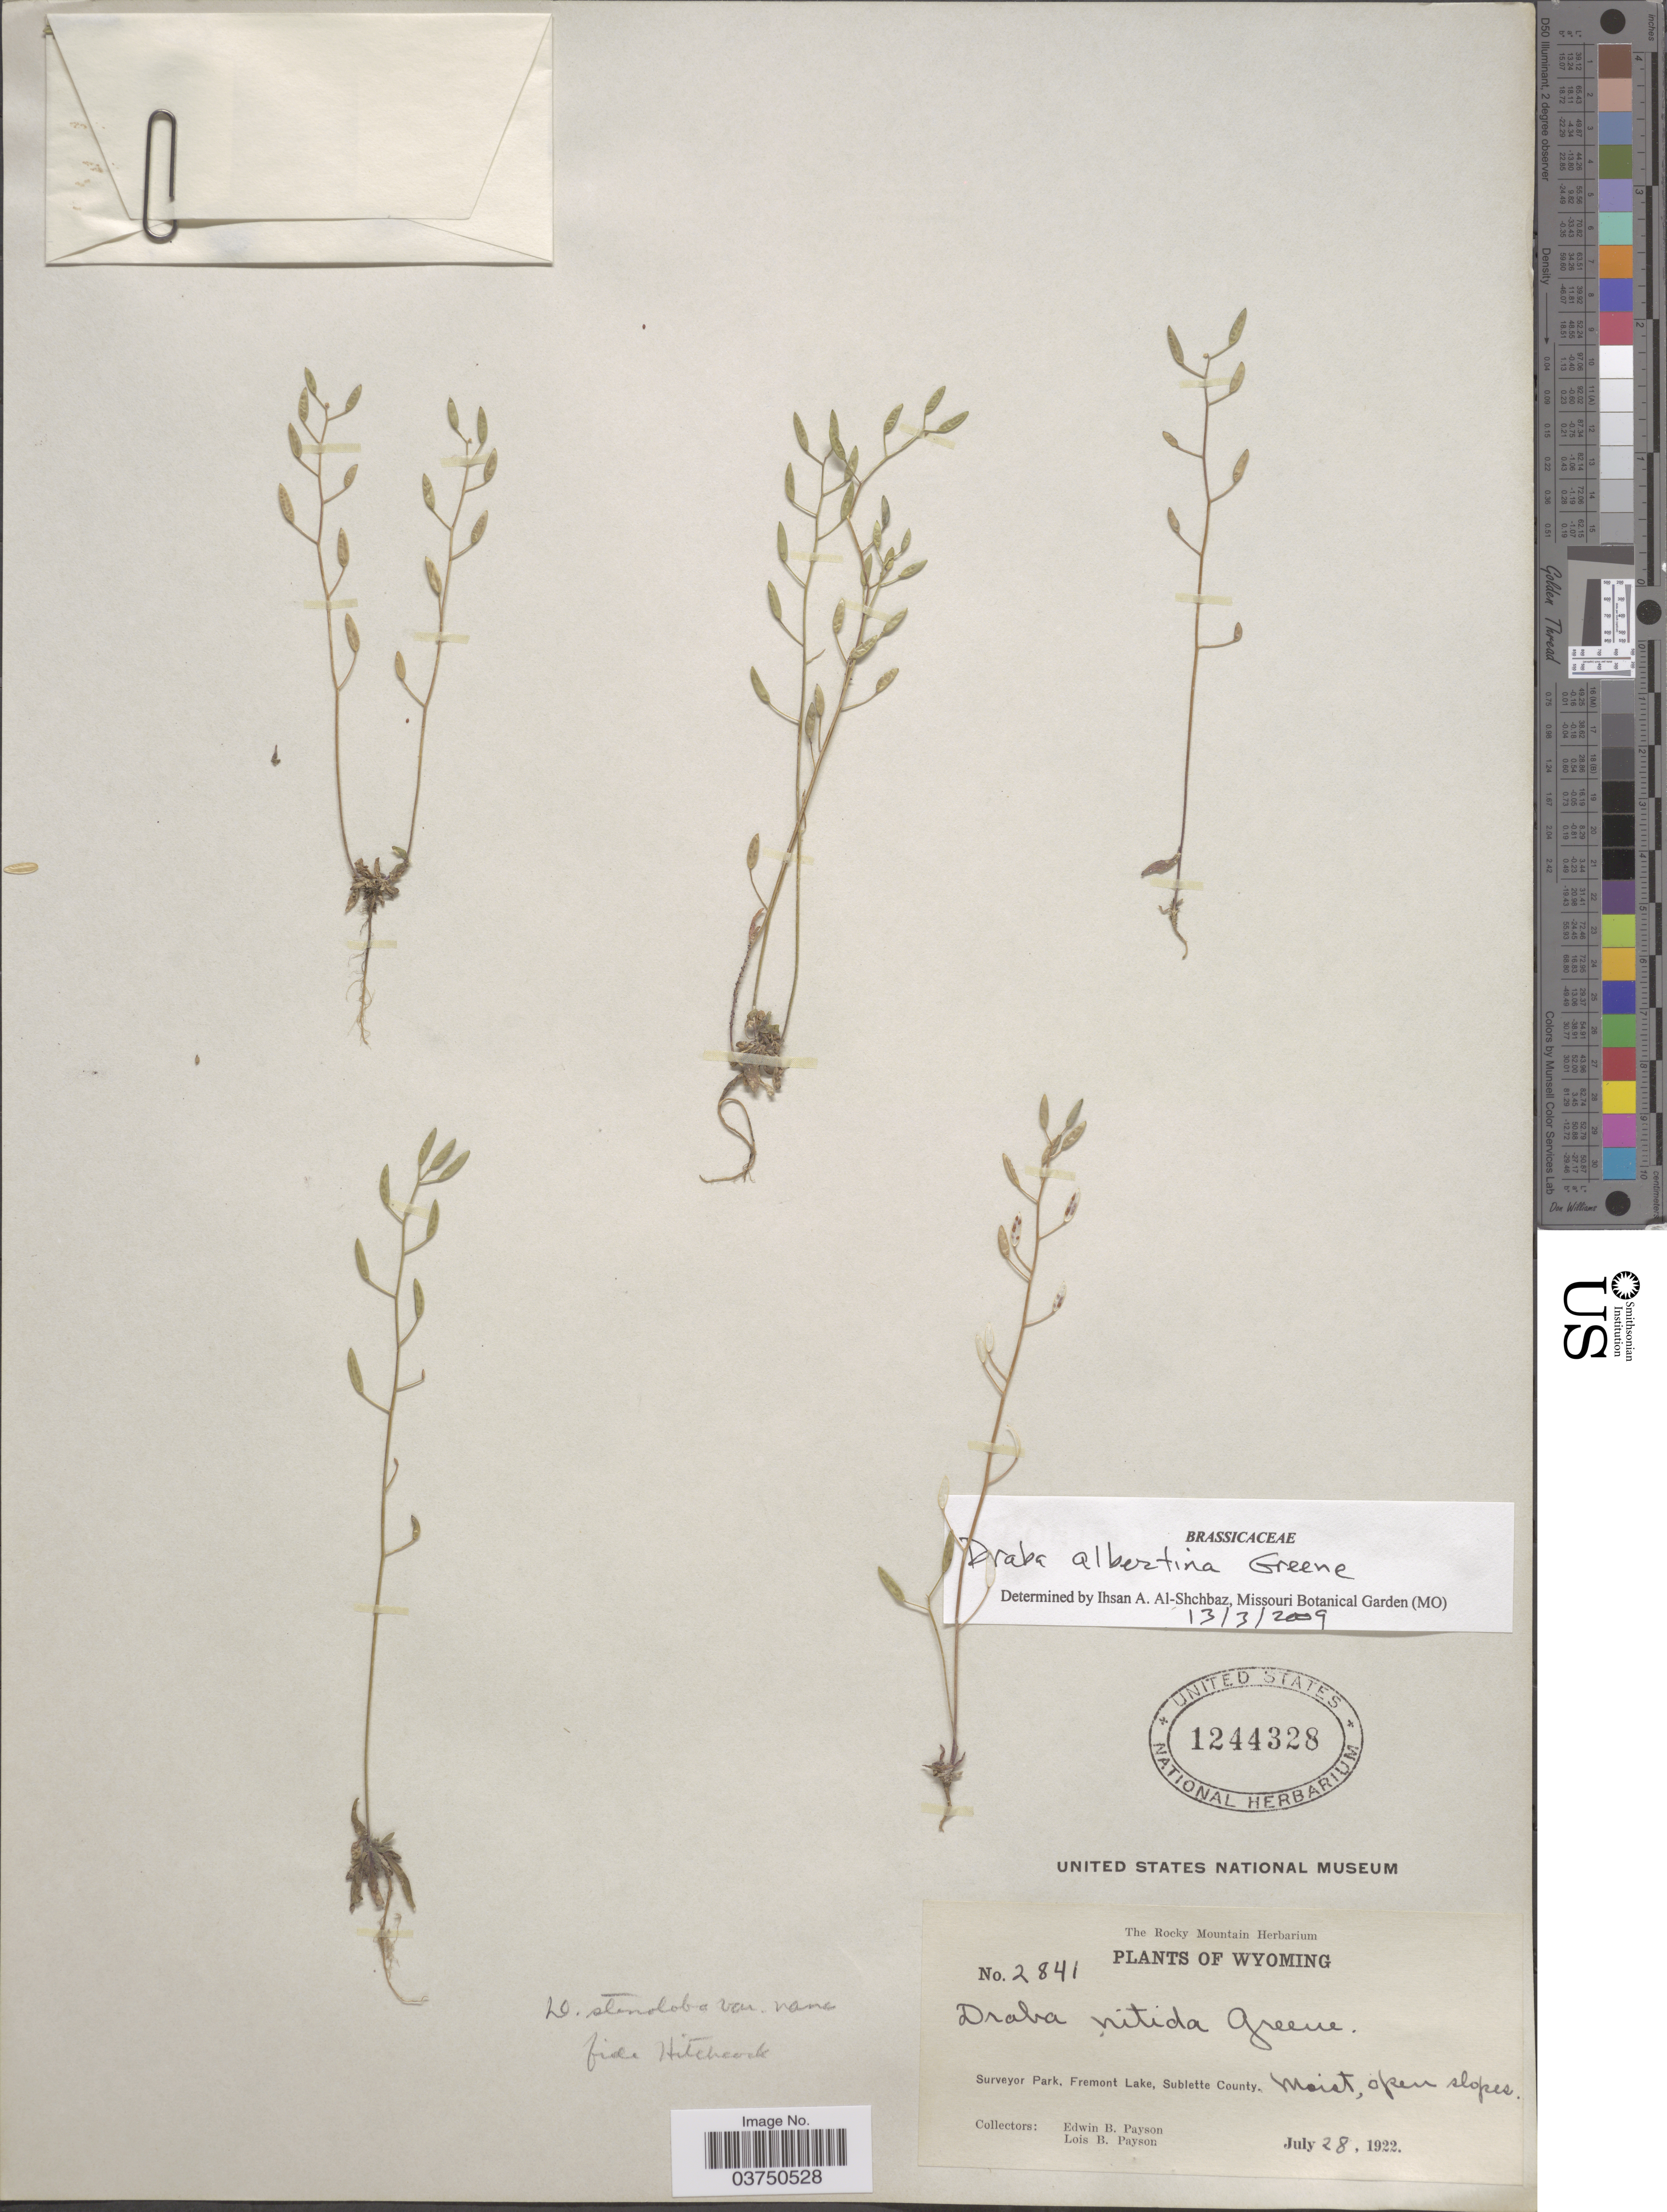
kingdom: Plantae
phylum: Tracheophyta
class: Magnoliopsida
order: Brassicales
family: Brassicaceae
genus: Draba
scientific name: Draba albertina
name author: Greene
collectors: E. B. Payson & L. Payson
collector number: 2841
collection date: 1922-07-28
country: United States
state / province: Wyoming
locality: Surveyor Park, Fremont Lake, Sublette County.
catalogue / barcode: US 1244328